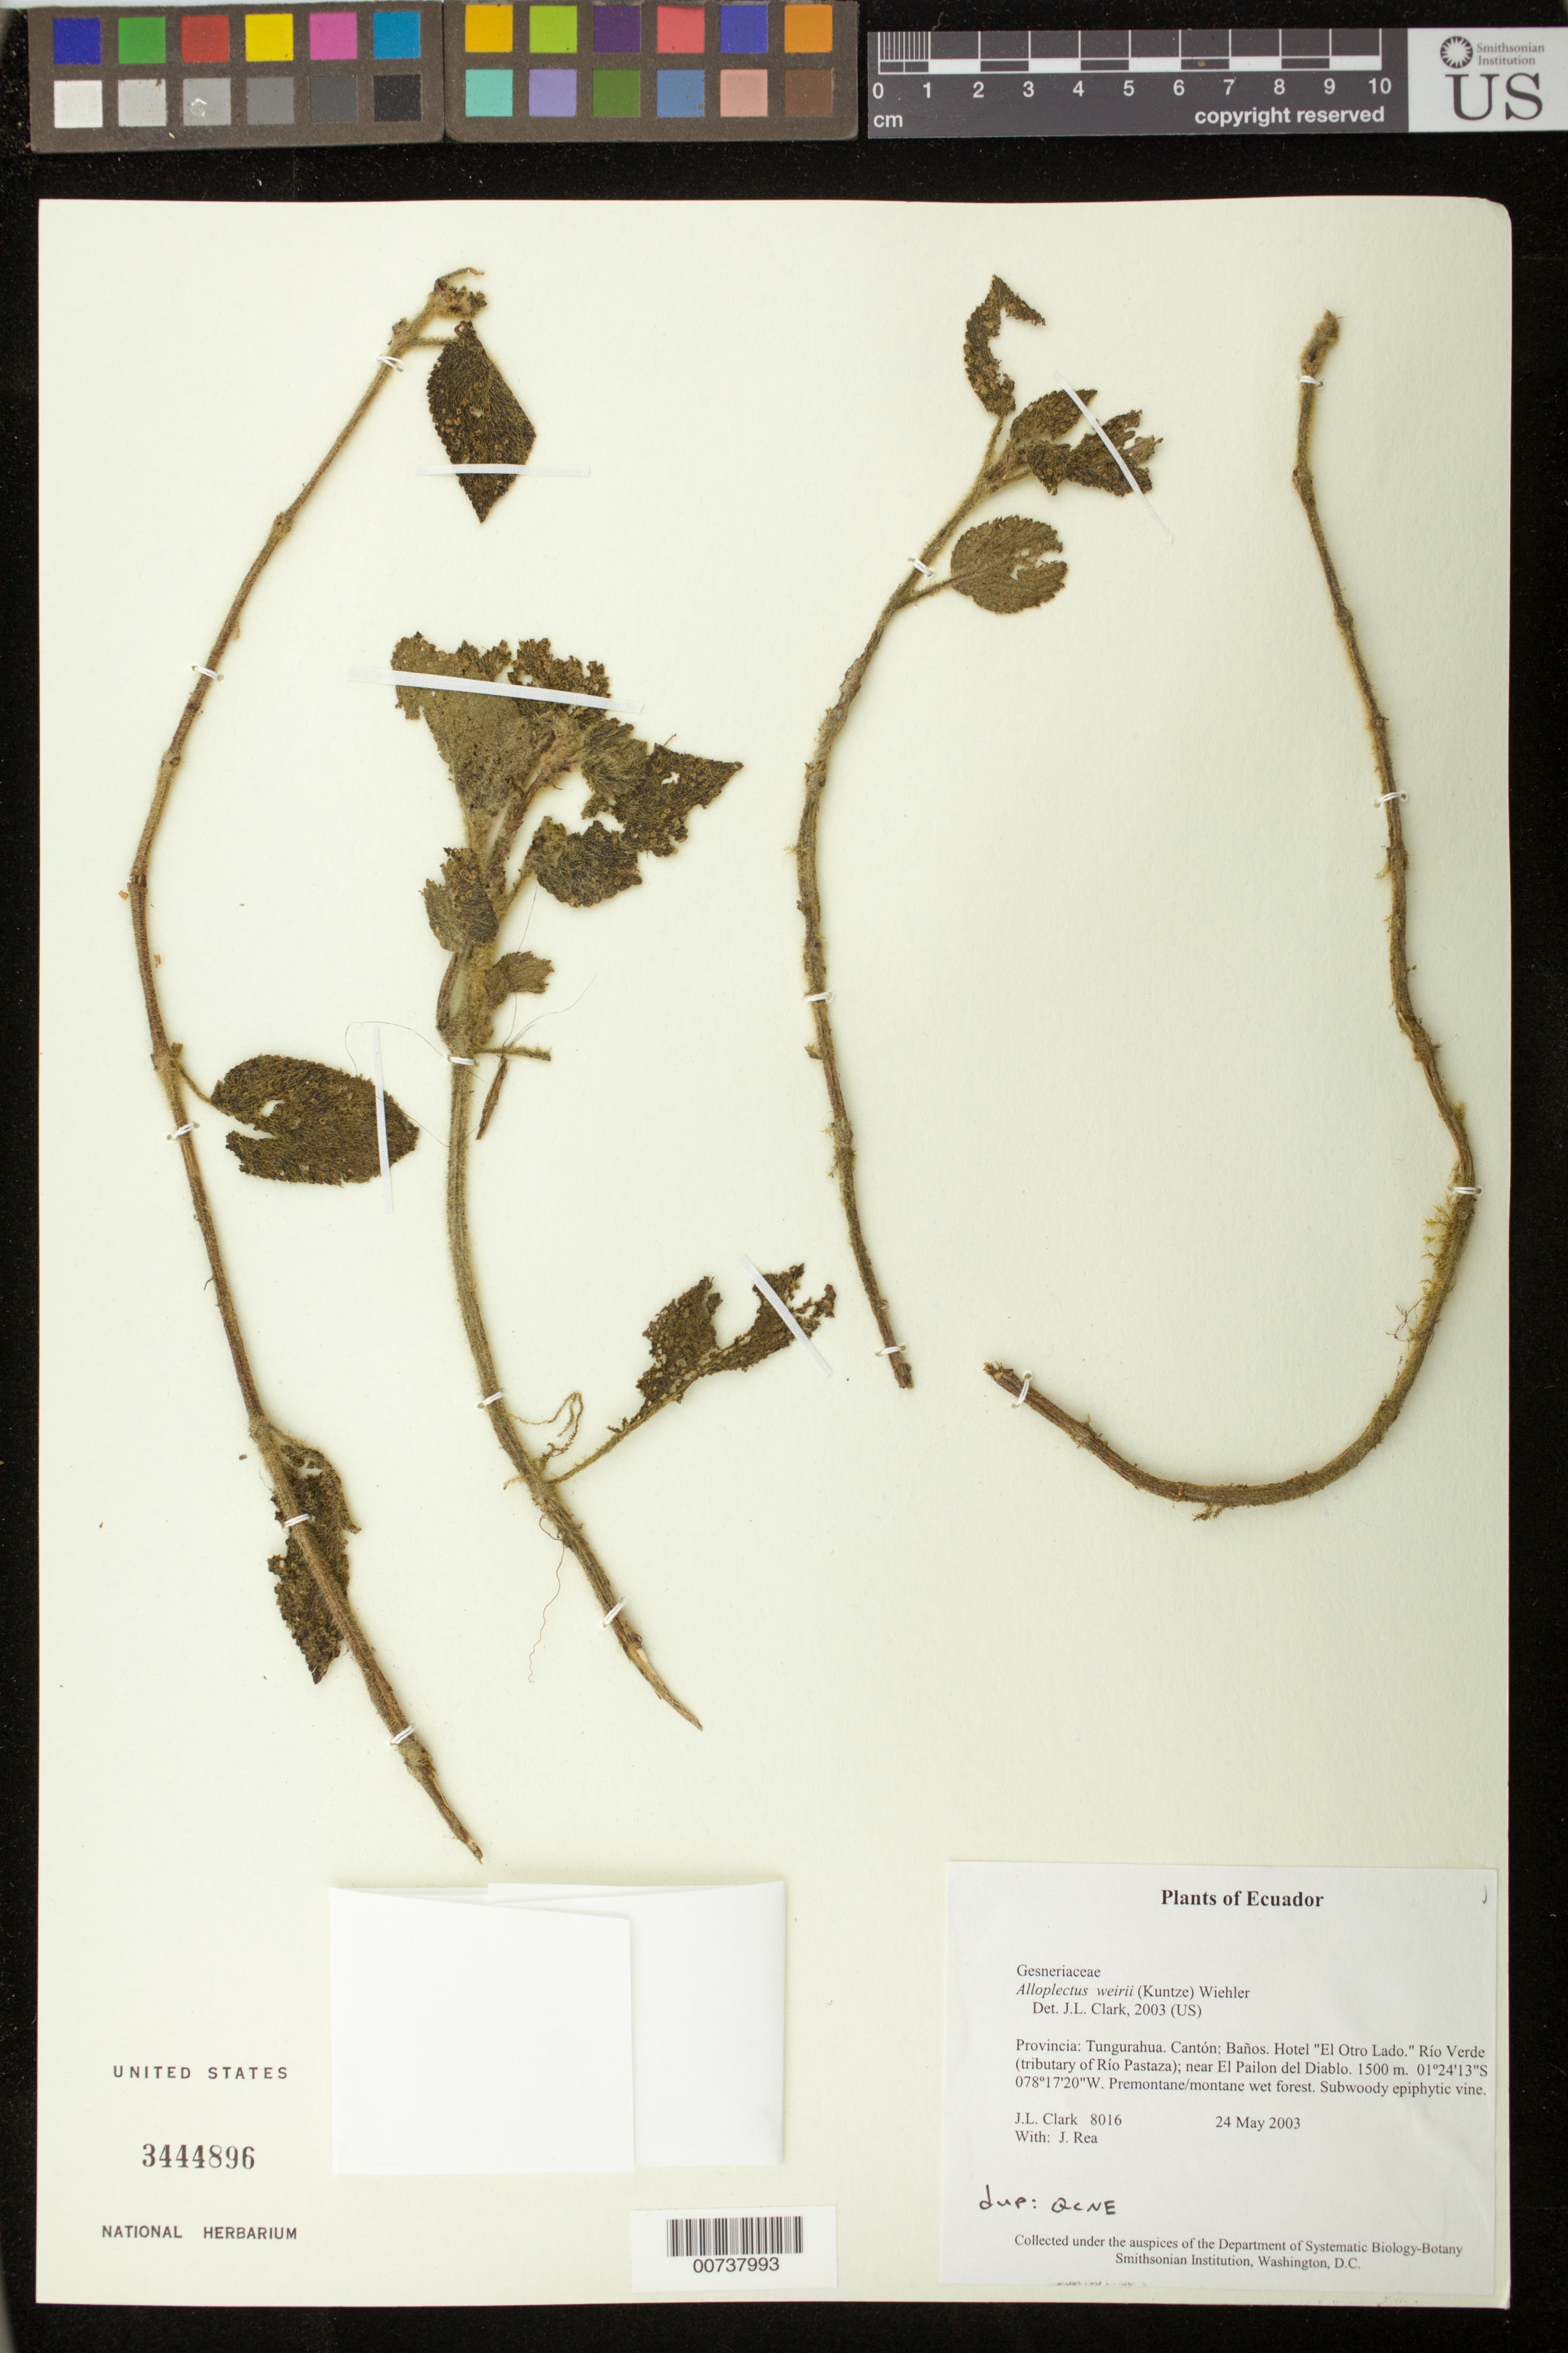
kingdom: Plantae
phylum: Tracheophyta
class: Magnoliopsida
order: Lamiales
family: Gesneriaceae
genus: Alloplectus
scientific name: Alloplectus weirii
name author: (Kuntze) Wiehler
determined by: Clark, J. L., (SEL), The Marie Selby Botanical Garden (UNITED STATES)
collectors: J. L. Clark & J. Rea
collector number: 8016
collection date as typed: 24 May 2003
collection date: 2003-05-24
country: Ecuador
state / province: Tungurahua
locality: Baños. Hotel "El Otro Lado." Río Verde (tributary of Río Pastaza); near El Pailon del Diablo.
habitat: Premontane/montane wet forest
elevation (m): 1500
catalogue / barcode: US 3444896